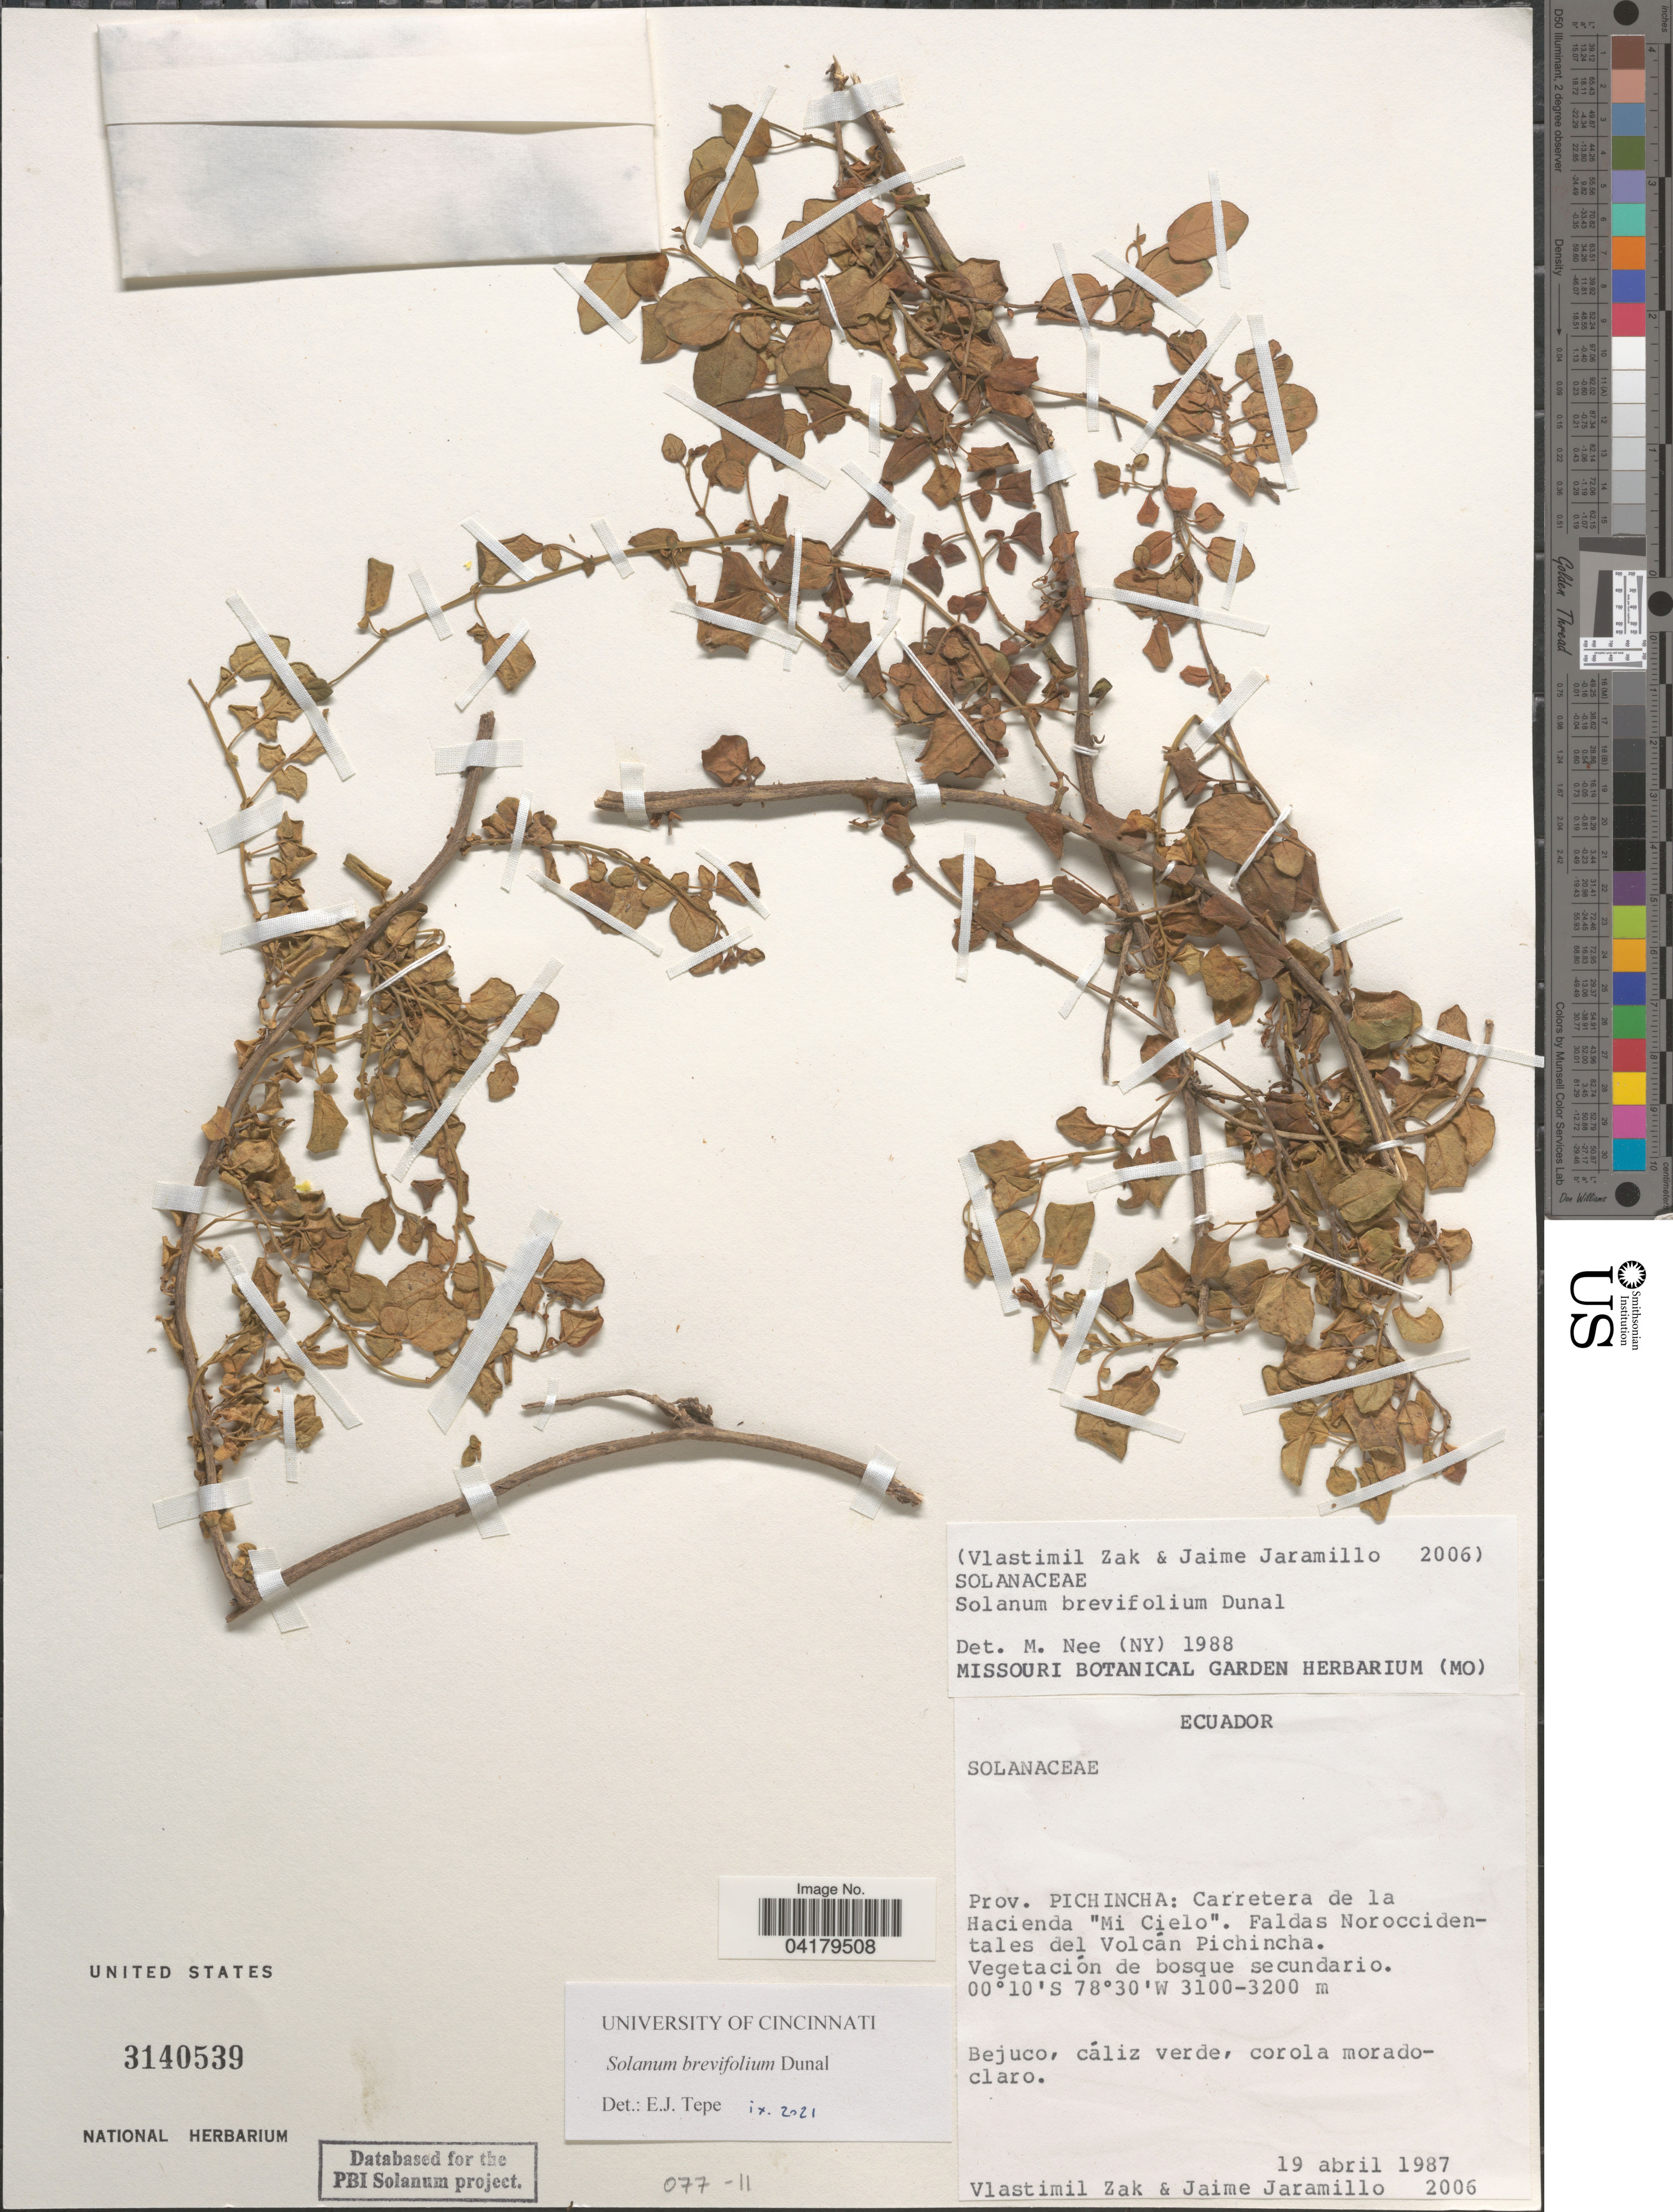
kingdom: Plantae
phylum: Tracheophyta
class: Magnoliopsida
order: Solanales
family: Solanaceae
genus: Solanum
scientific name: Solanum brevifolium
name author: Dunal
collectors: V. Zak & J. Jaramillo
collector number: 2006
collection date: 1987-04-19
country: Ecuador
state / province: Pichincha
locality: Carretera de la Hacienda "Mi Cielo". Faldas Noroccidentales del Volcán Pichincha.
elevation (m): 3100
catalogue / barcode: US 3140539